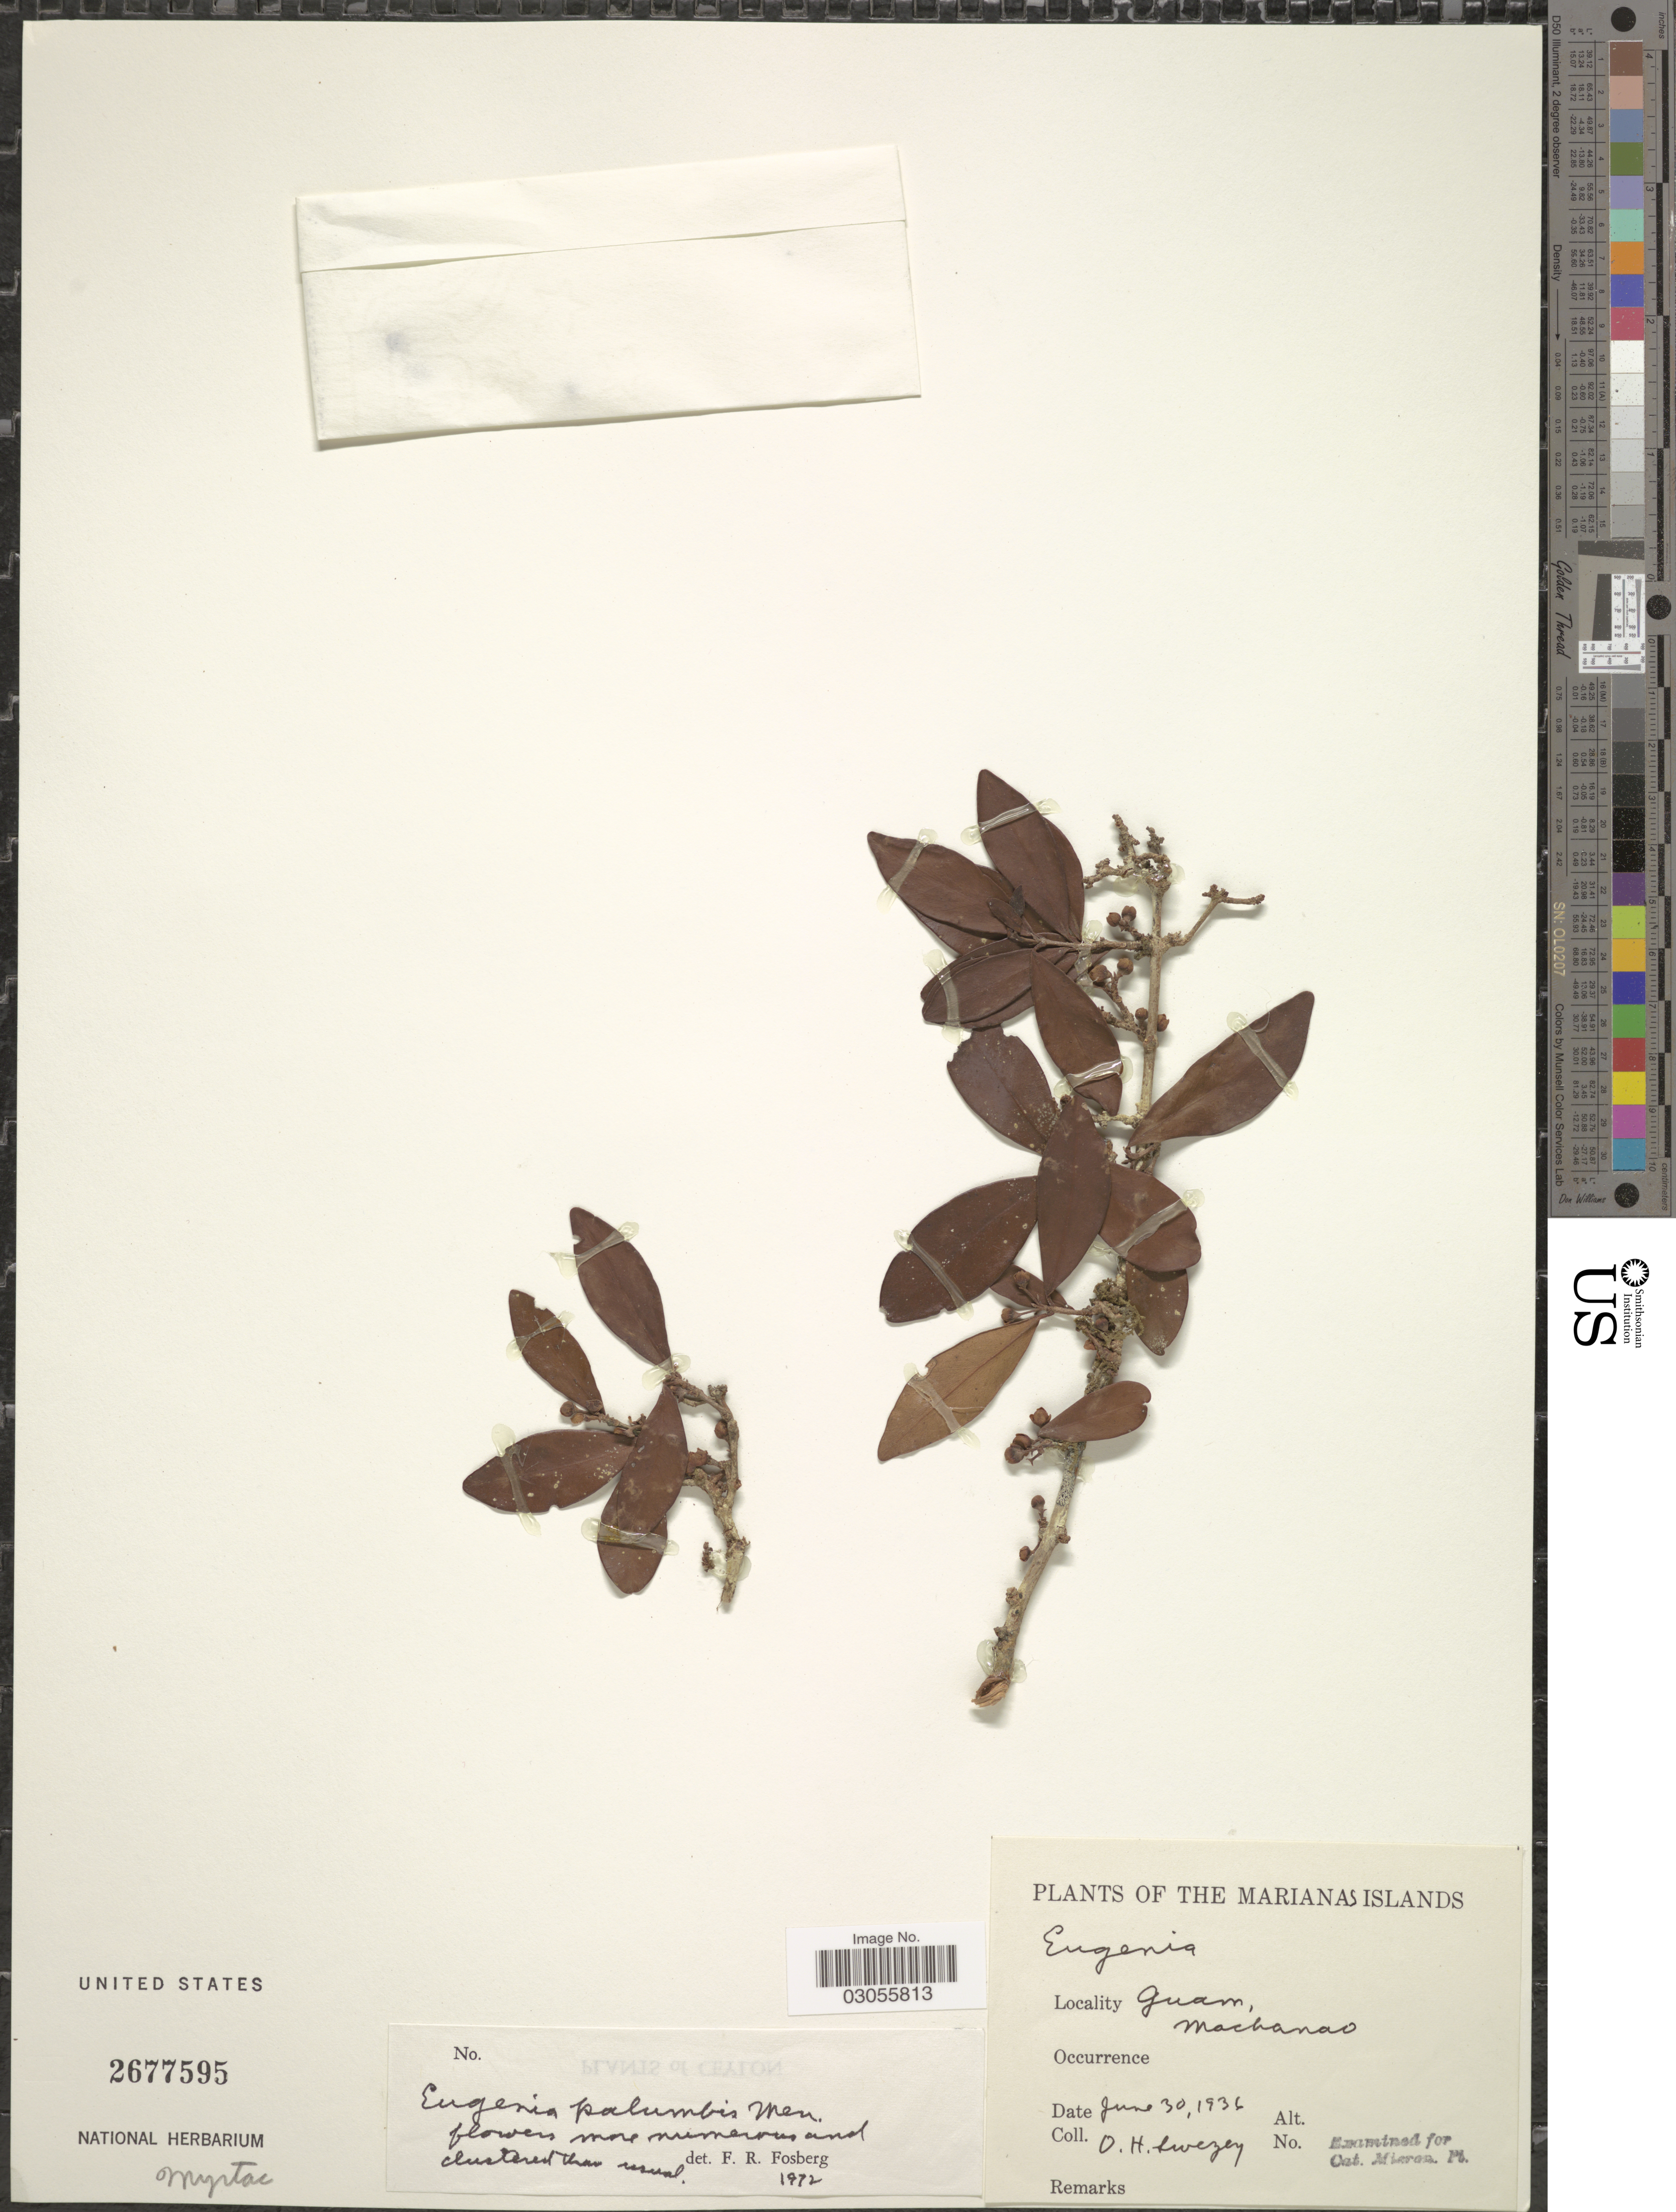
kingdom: Plantae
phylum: Tracheophyta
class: Magnoliopsida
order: Myrtales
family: Myrtaceae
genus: Eugenia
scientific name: Eugenia palumbis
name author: Merr.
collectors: O. H. Swezey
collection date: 1936-06-30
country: Guam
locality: Marianas Islands. Machanao.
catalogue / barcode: US 2677595